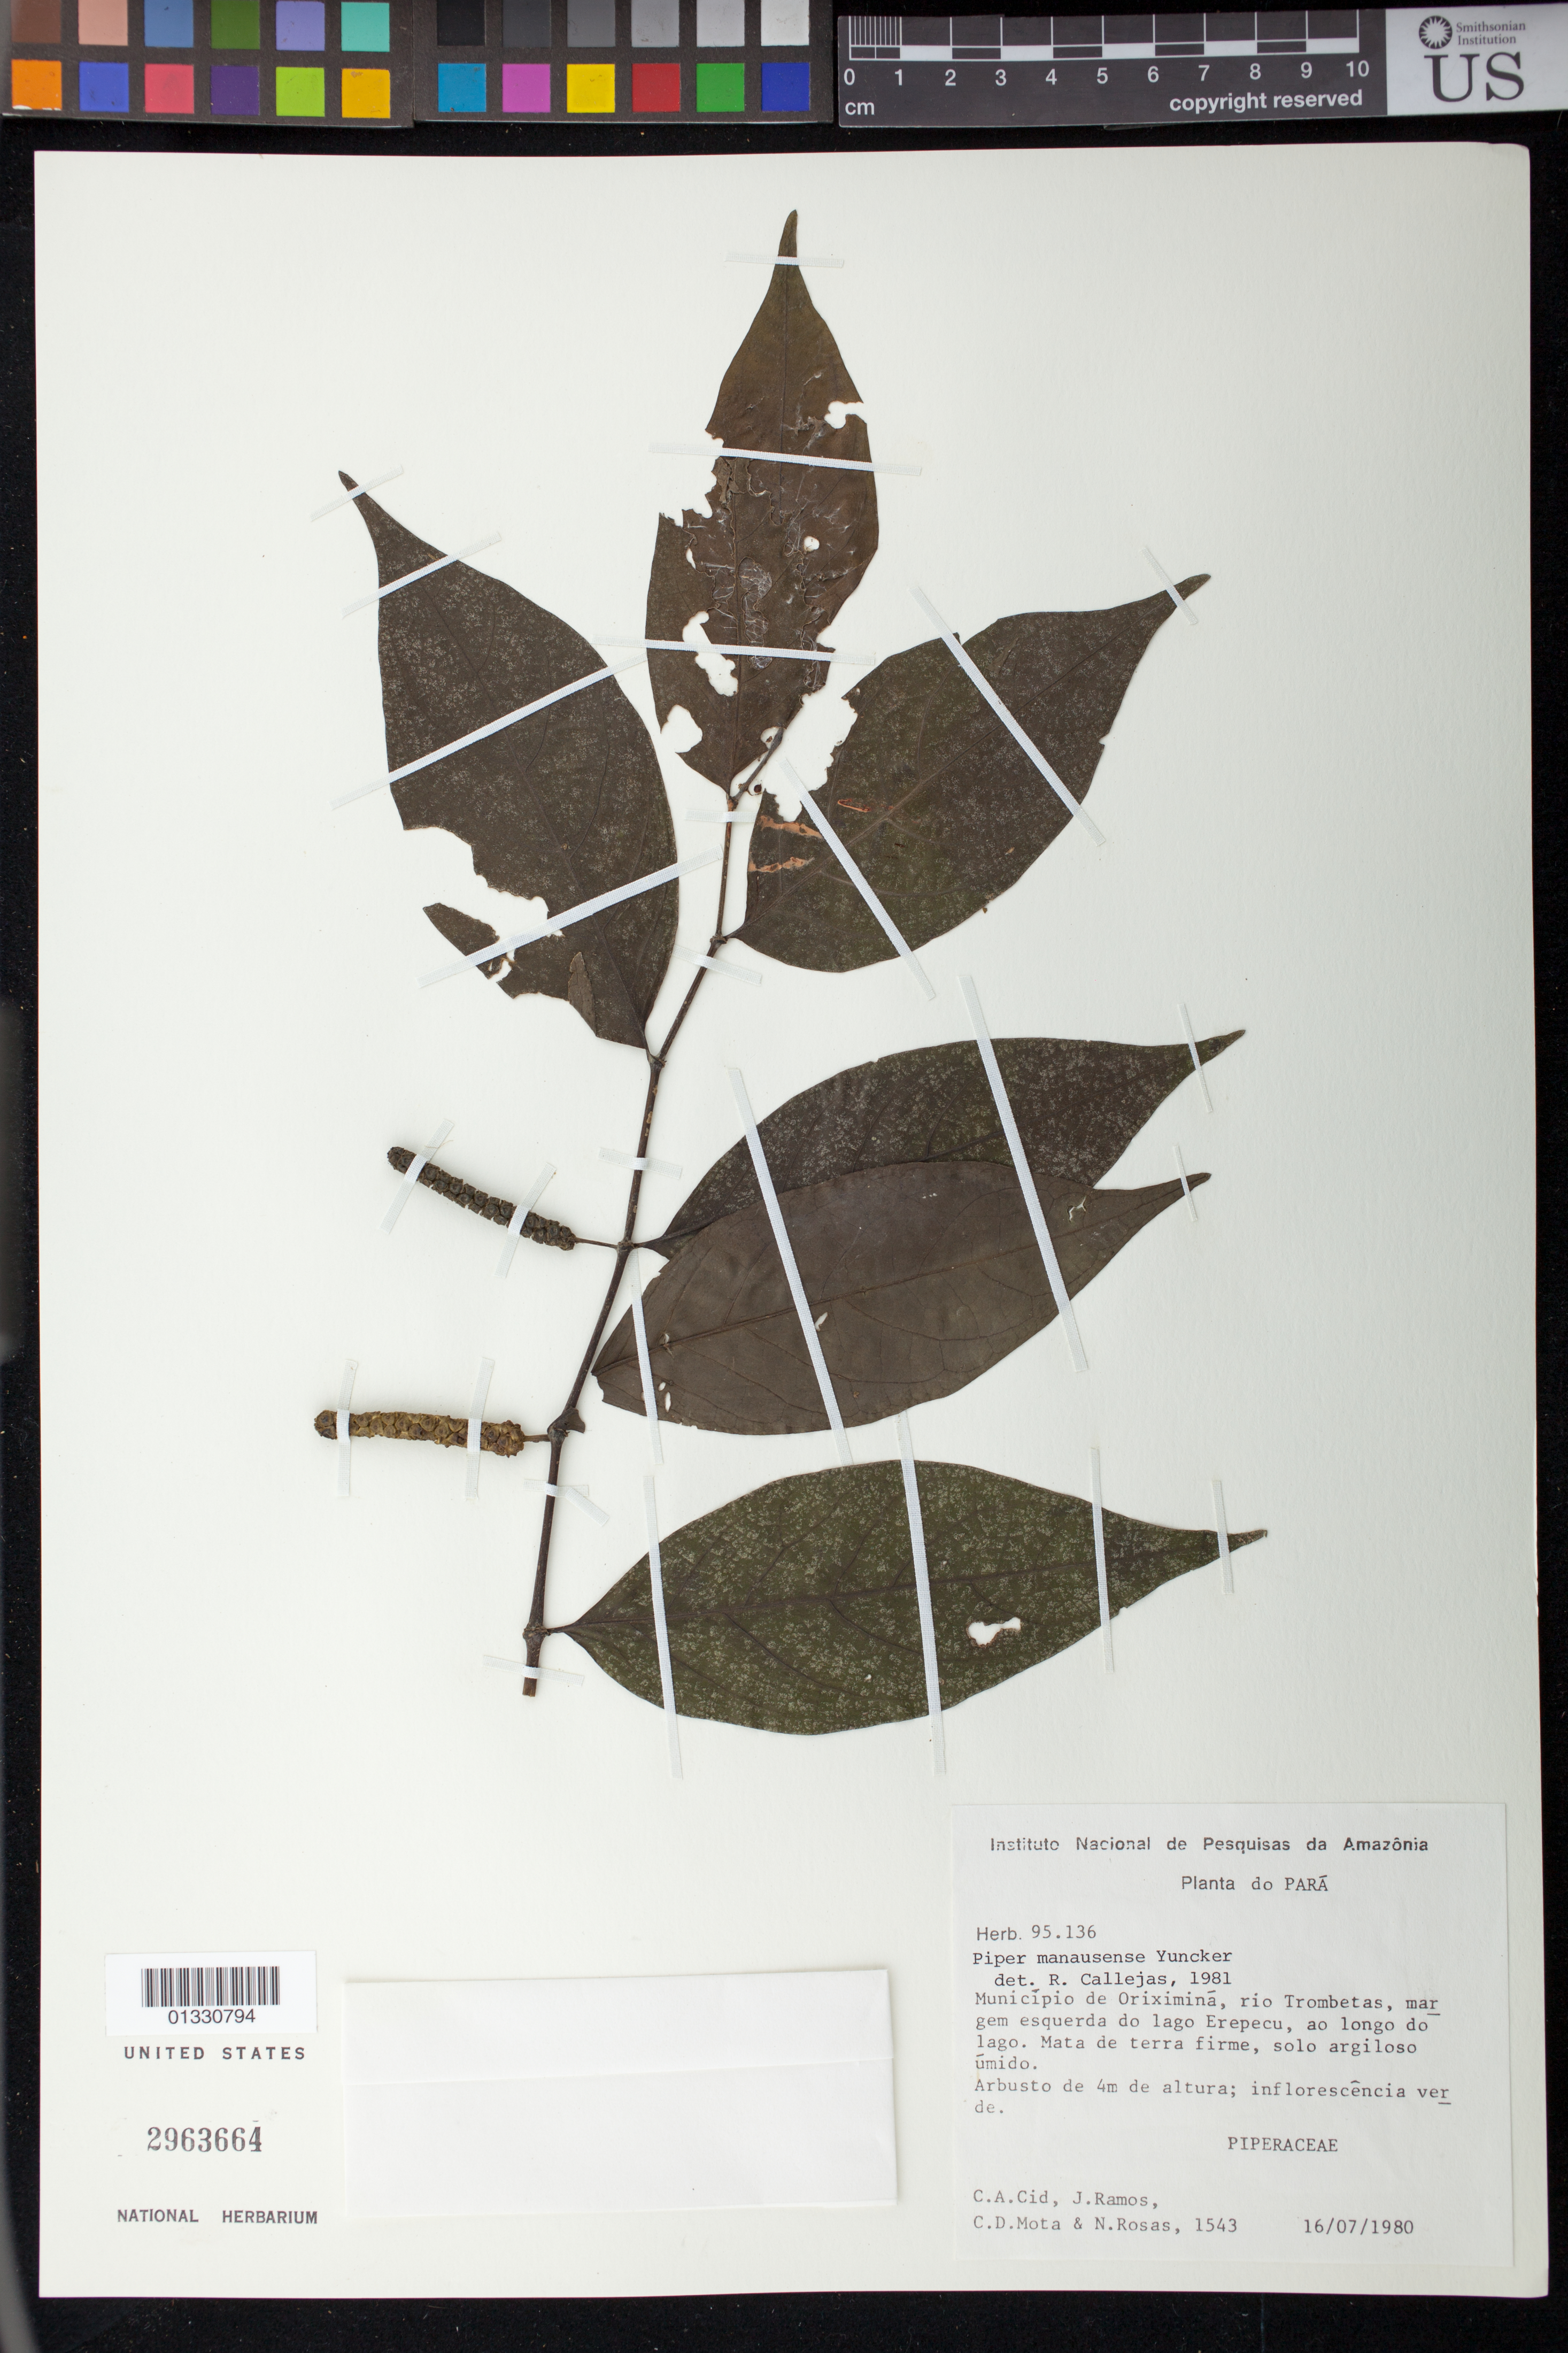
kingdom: Plantae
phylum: Tracheophyta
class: Magnoliopsida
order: Piperales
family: Piperaceae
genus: Piper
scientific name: Piper manausense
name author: Yunck.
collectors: C. A. Cid Ferreira, J. Ramos, C. D. A. Mota & N. Rosas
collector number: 1543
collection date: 1980-07-16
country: Brazil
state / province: Pará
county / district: Oriximiná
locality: rio Trombetas, margem esquerda do lago Erepecu, ao longo do lago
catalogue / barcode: US 2963664